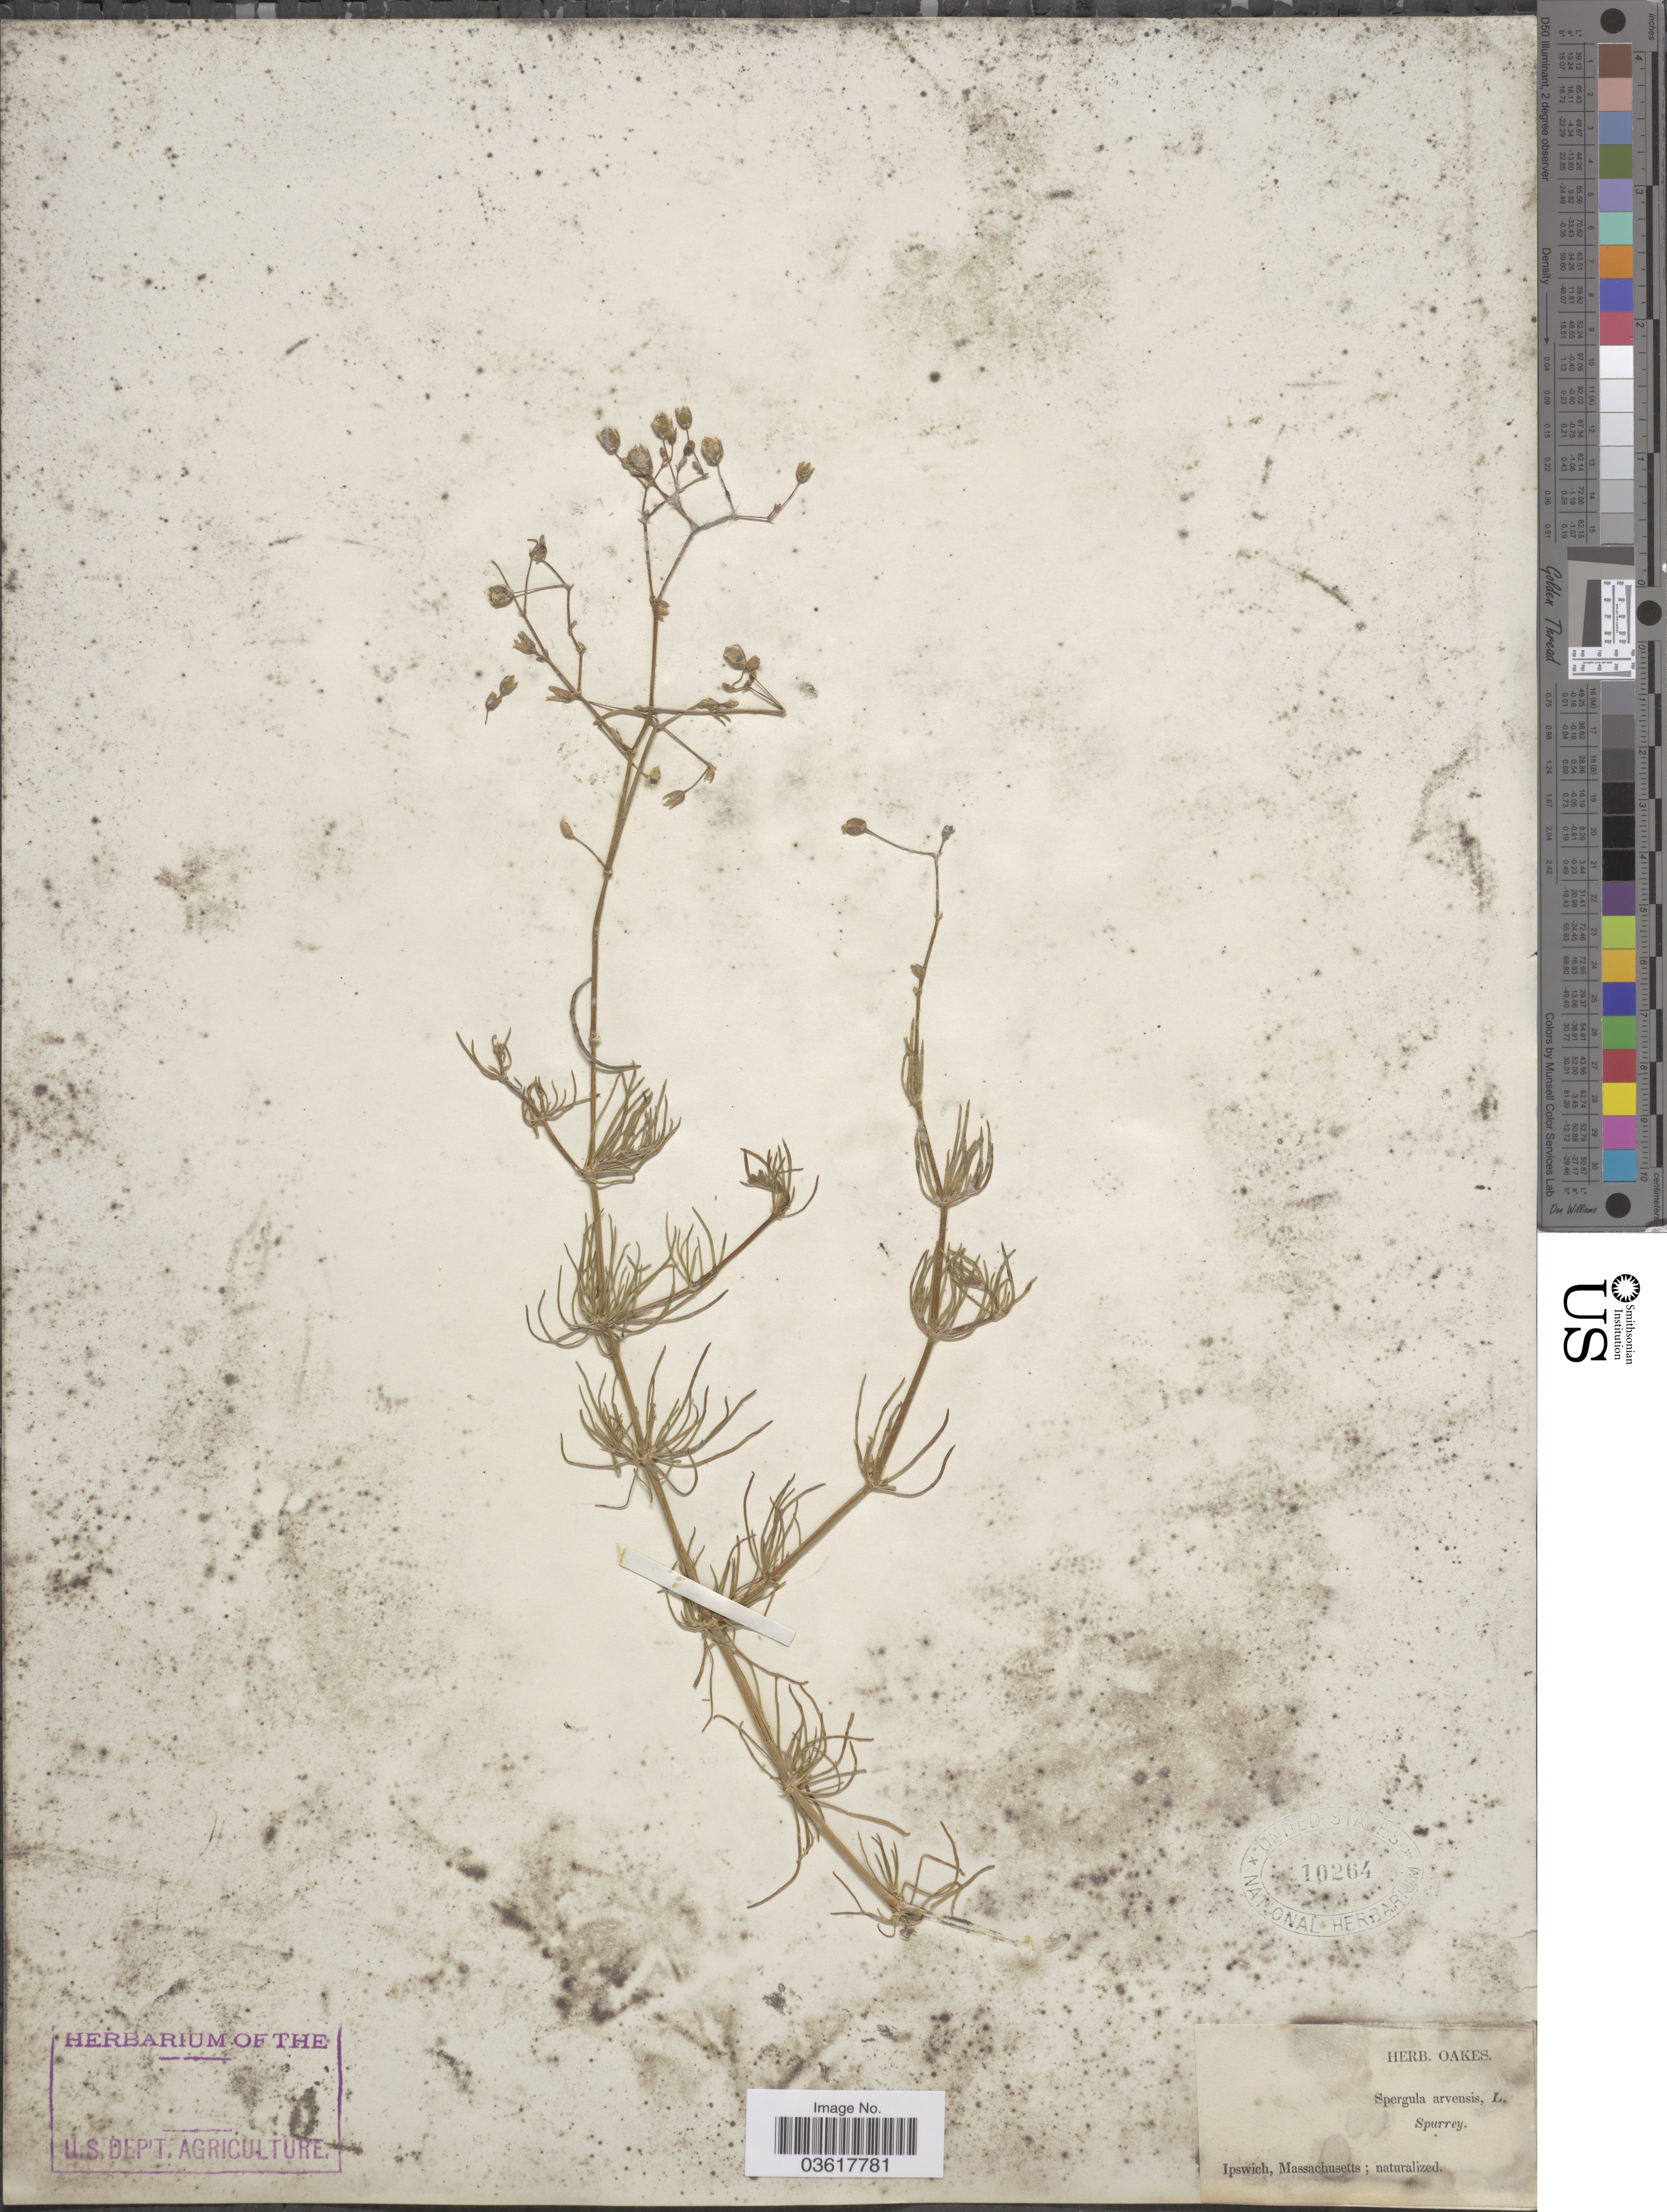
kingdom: Plantae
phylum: Tracheophyta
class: Magnoliopsida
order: Caryophyllales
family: Caryophyllaceae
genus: Spergula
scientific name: Spergula arvensis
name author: L.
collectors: ex herb. Oakes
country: United States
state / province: Massachusetts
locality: Ipswich.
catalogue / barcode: US 10264